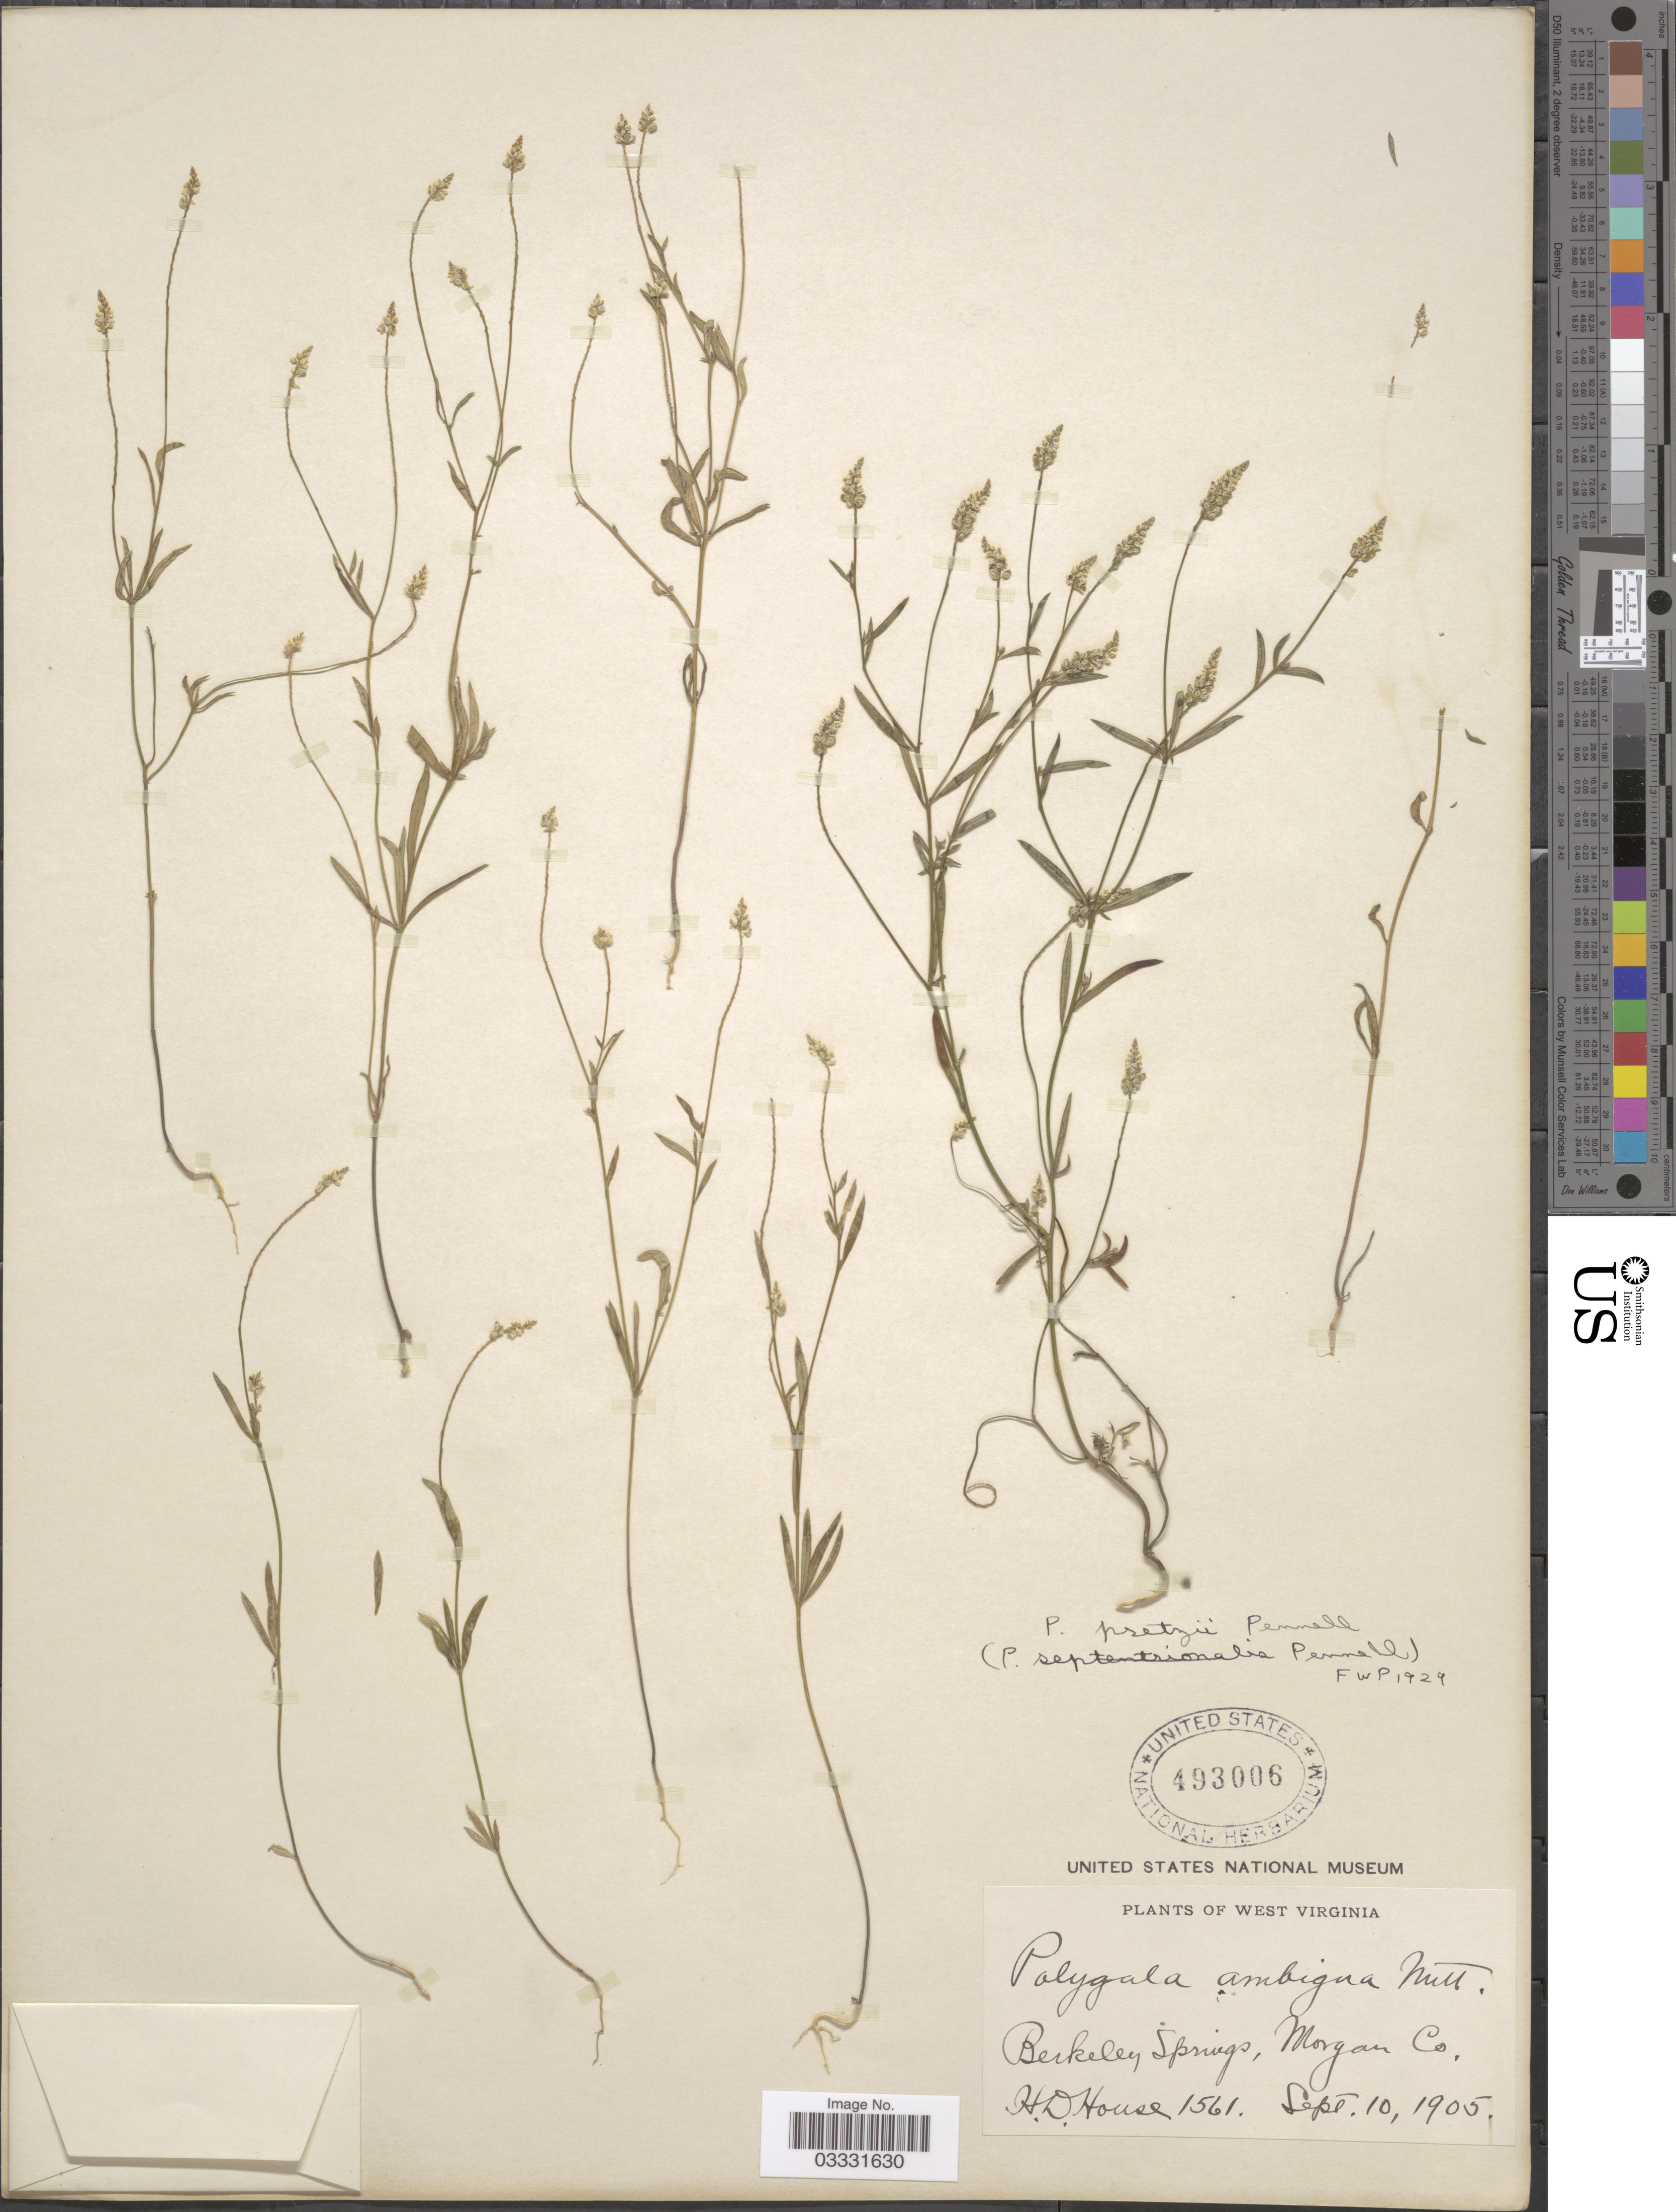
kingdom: Plantae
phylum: Tracheophyta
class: Magnoliopsida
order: Fabales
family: Polygalaceae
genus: Polygala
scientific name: Polygala pretzii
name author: Pennell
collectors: H. D. House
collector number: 1561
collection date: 1905-09-10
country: United States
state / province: West Virginia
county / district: Morgan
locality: Berkeley Springs, Morgan Co.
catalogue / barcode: US 493006